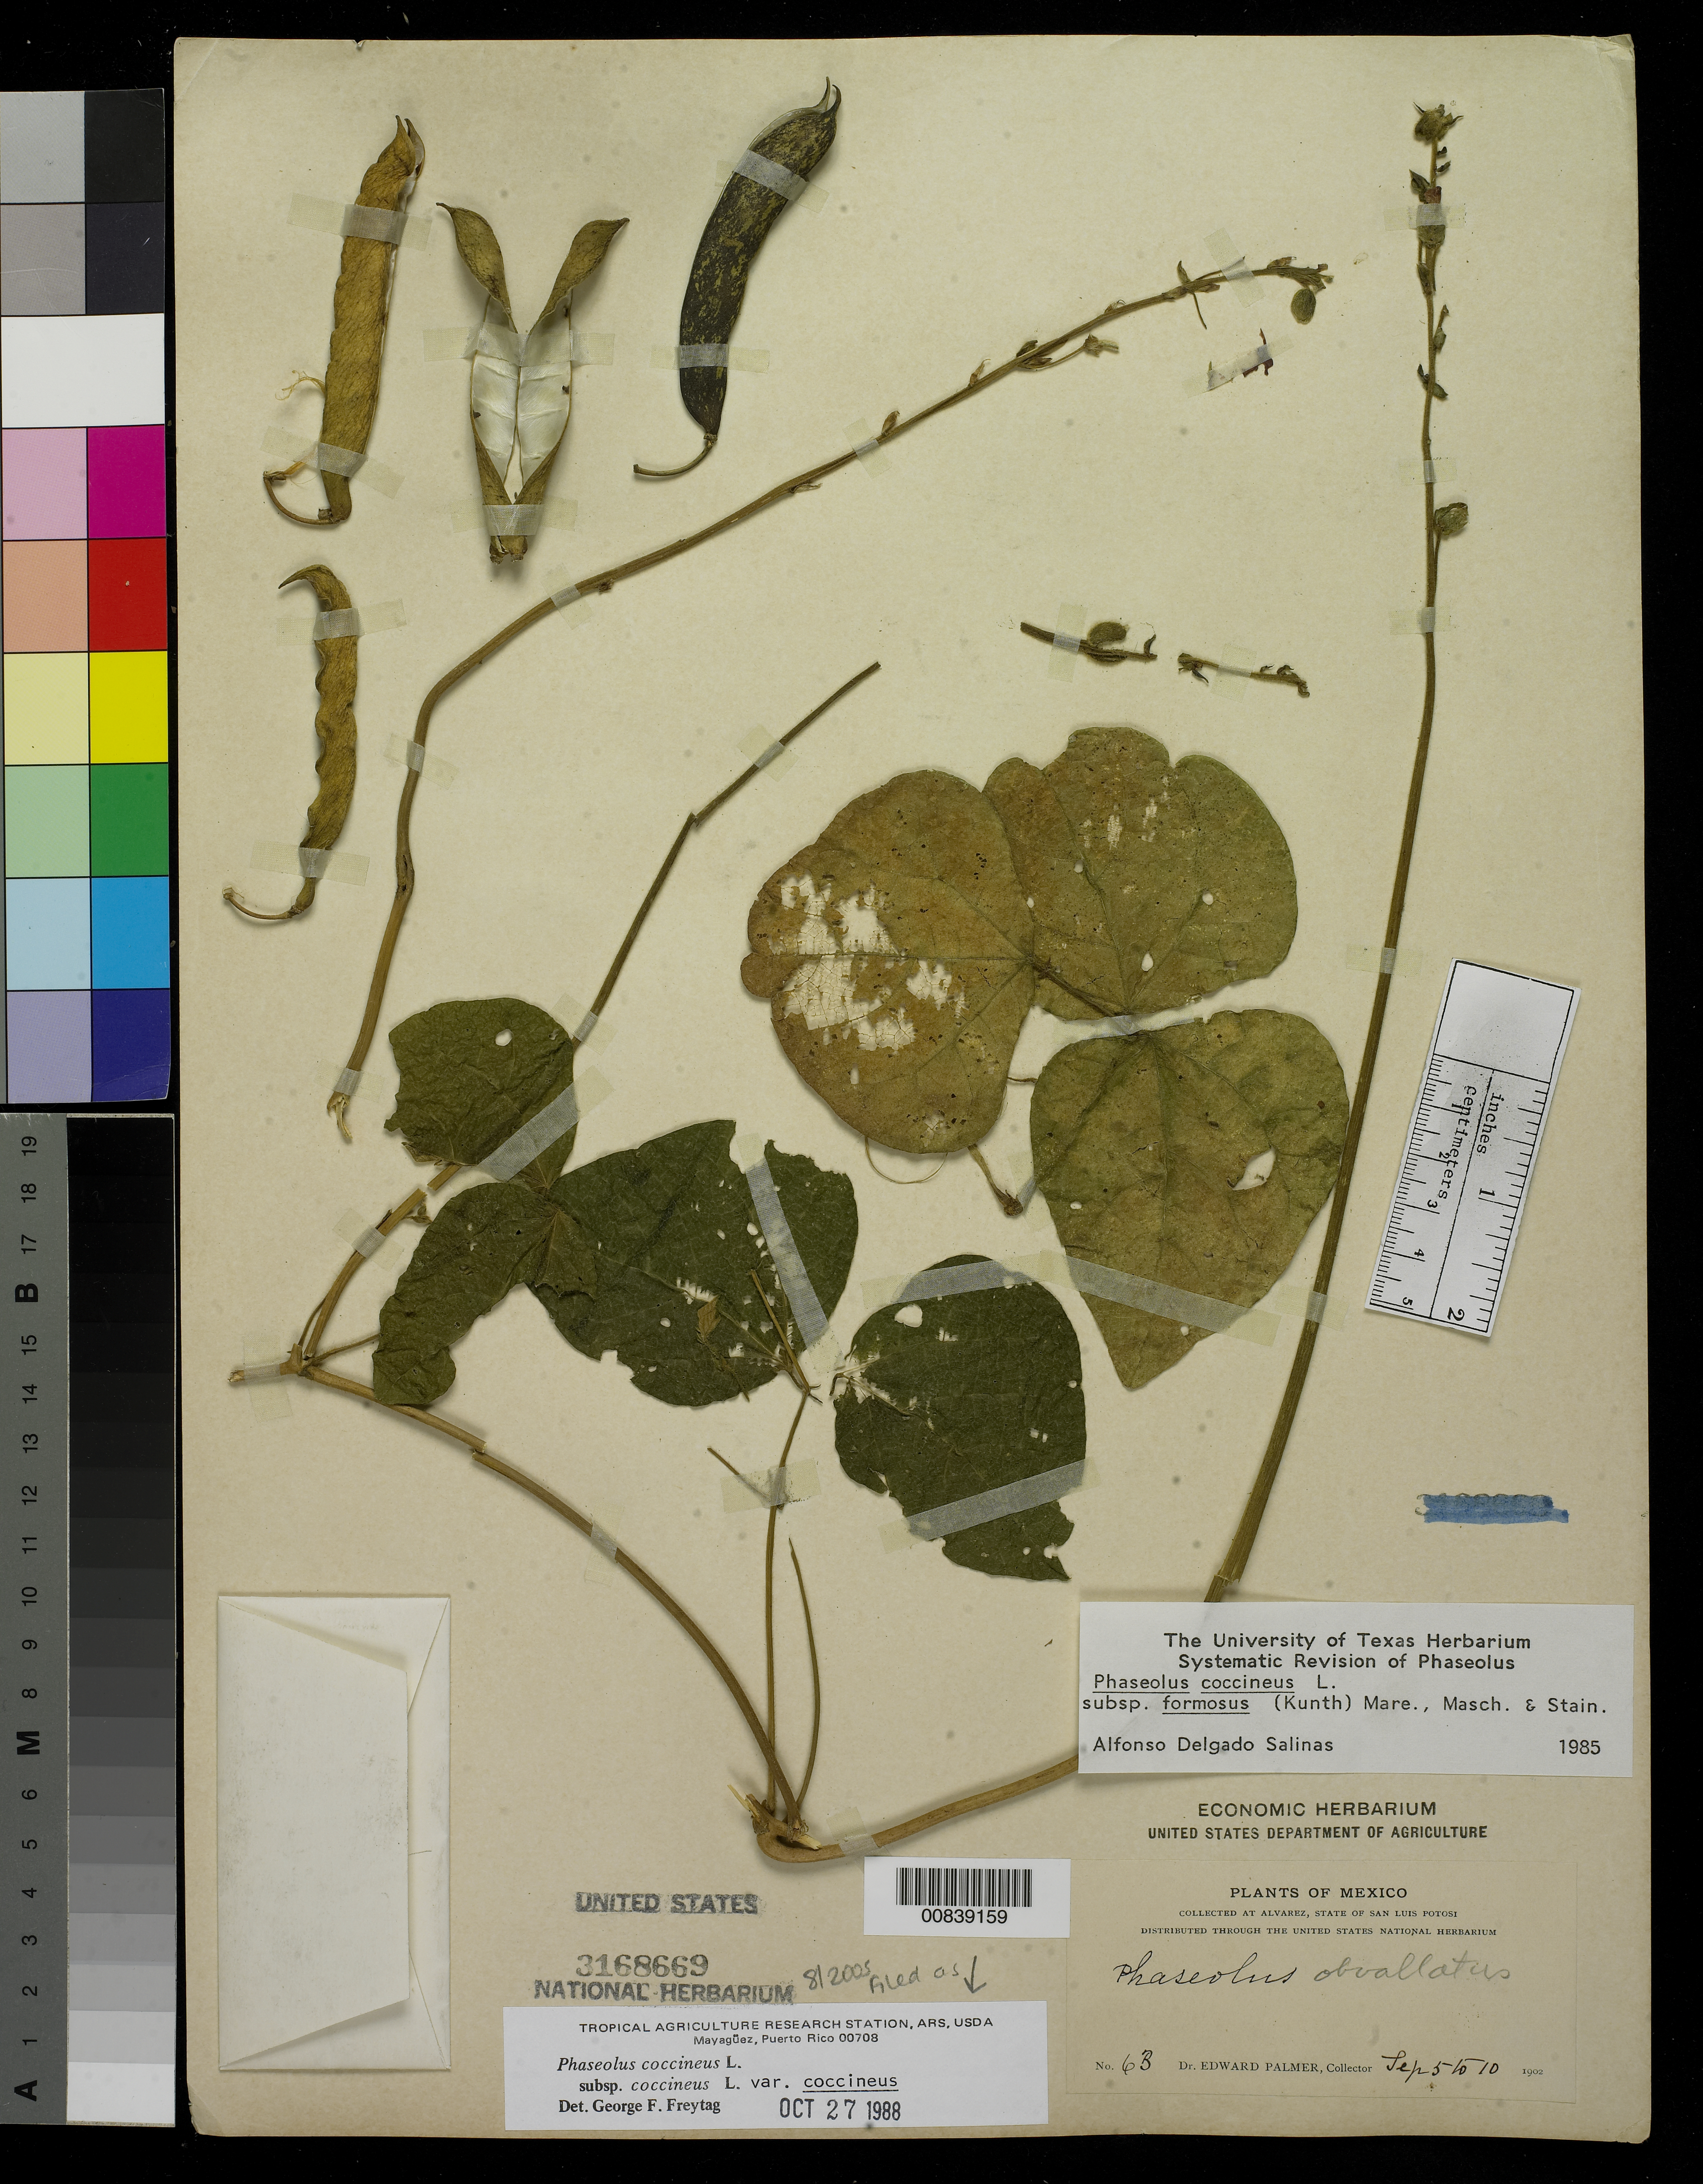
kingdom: Plantae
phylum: Tracheophyta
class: Magnoliopsida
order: Fabales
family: Fabaceae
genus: Phaseolus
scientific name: Phaseolus coccineus var. coccineus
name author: L.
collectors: E. Palmer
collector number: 63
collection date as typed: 05 Sep 1902 to 10 Sep 1902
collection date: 1902-09-05/1902-09-10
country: Mexico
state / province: San Luis Potosí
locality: Alvarez, San Luis Potosí.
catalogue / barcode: US 3168669